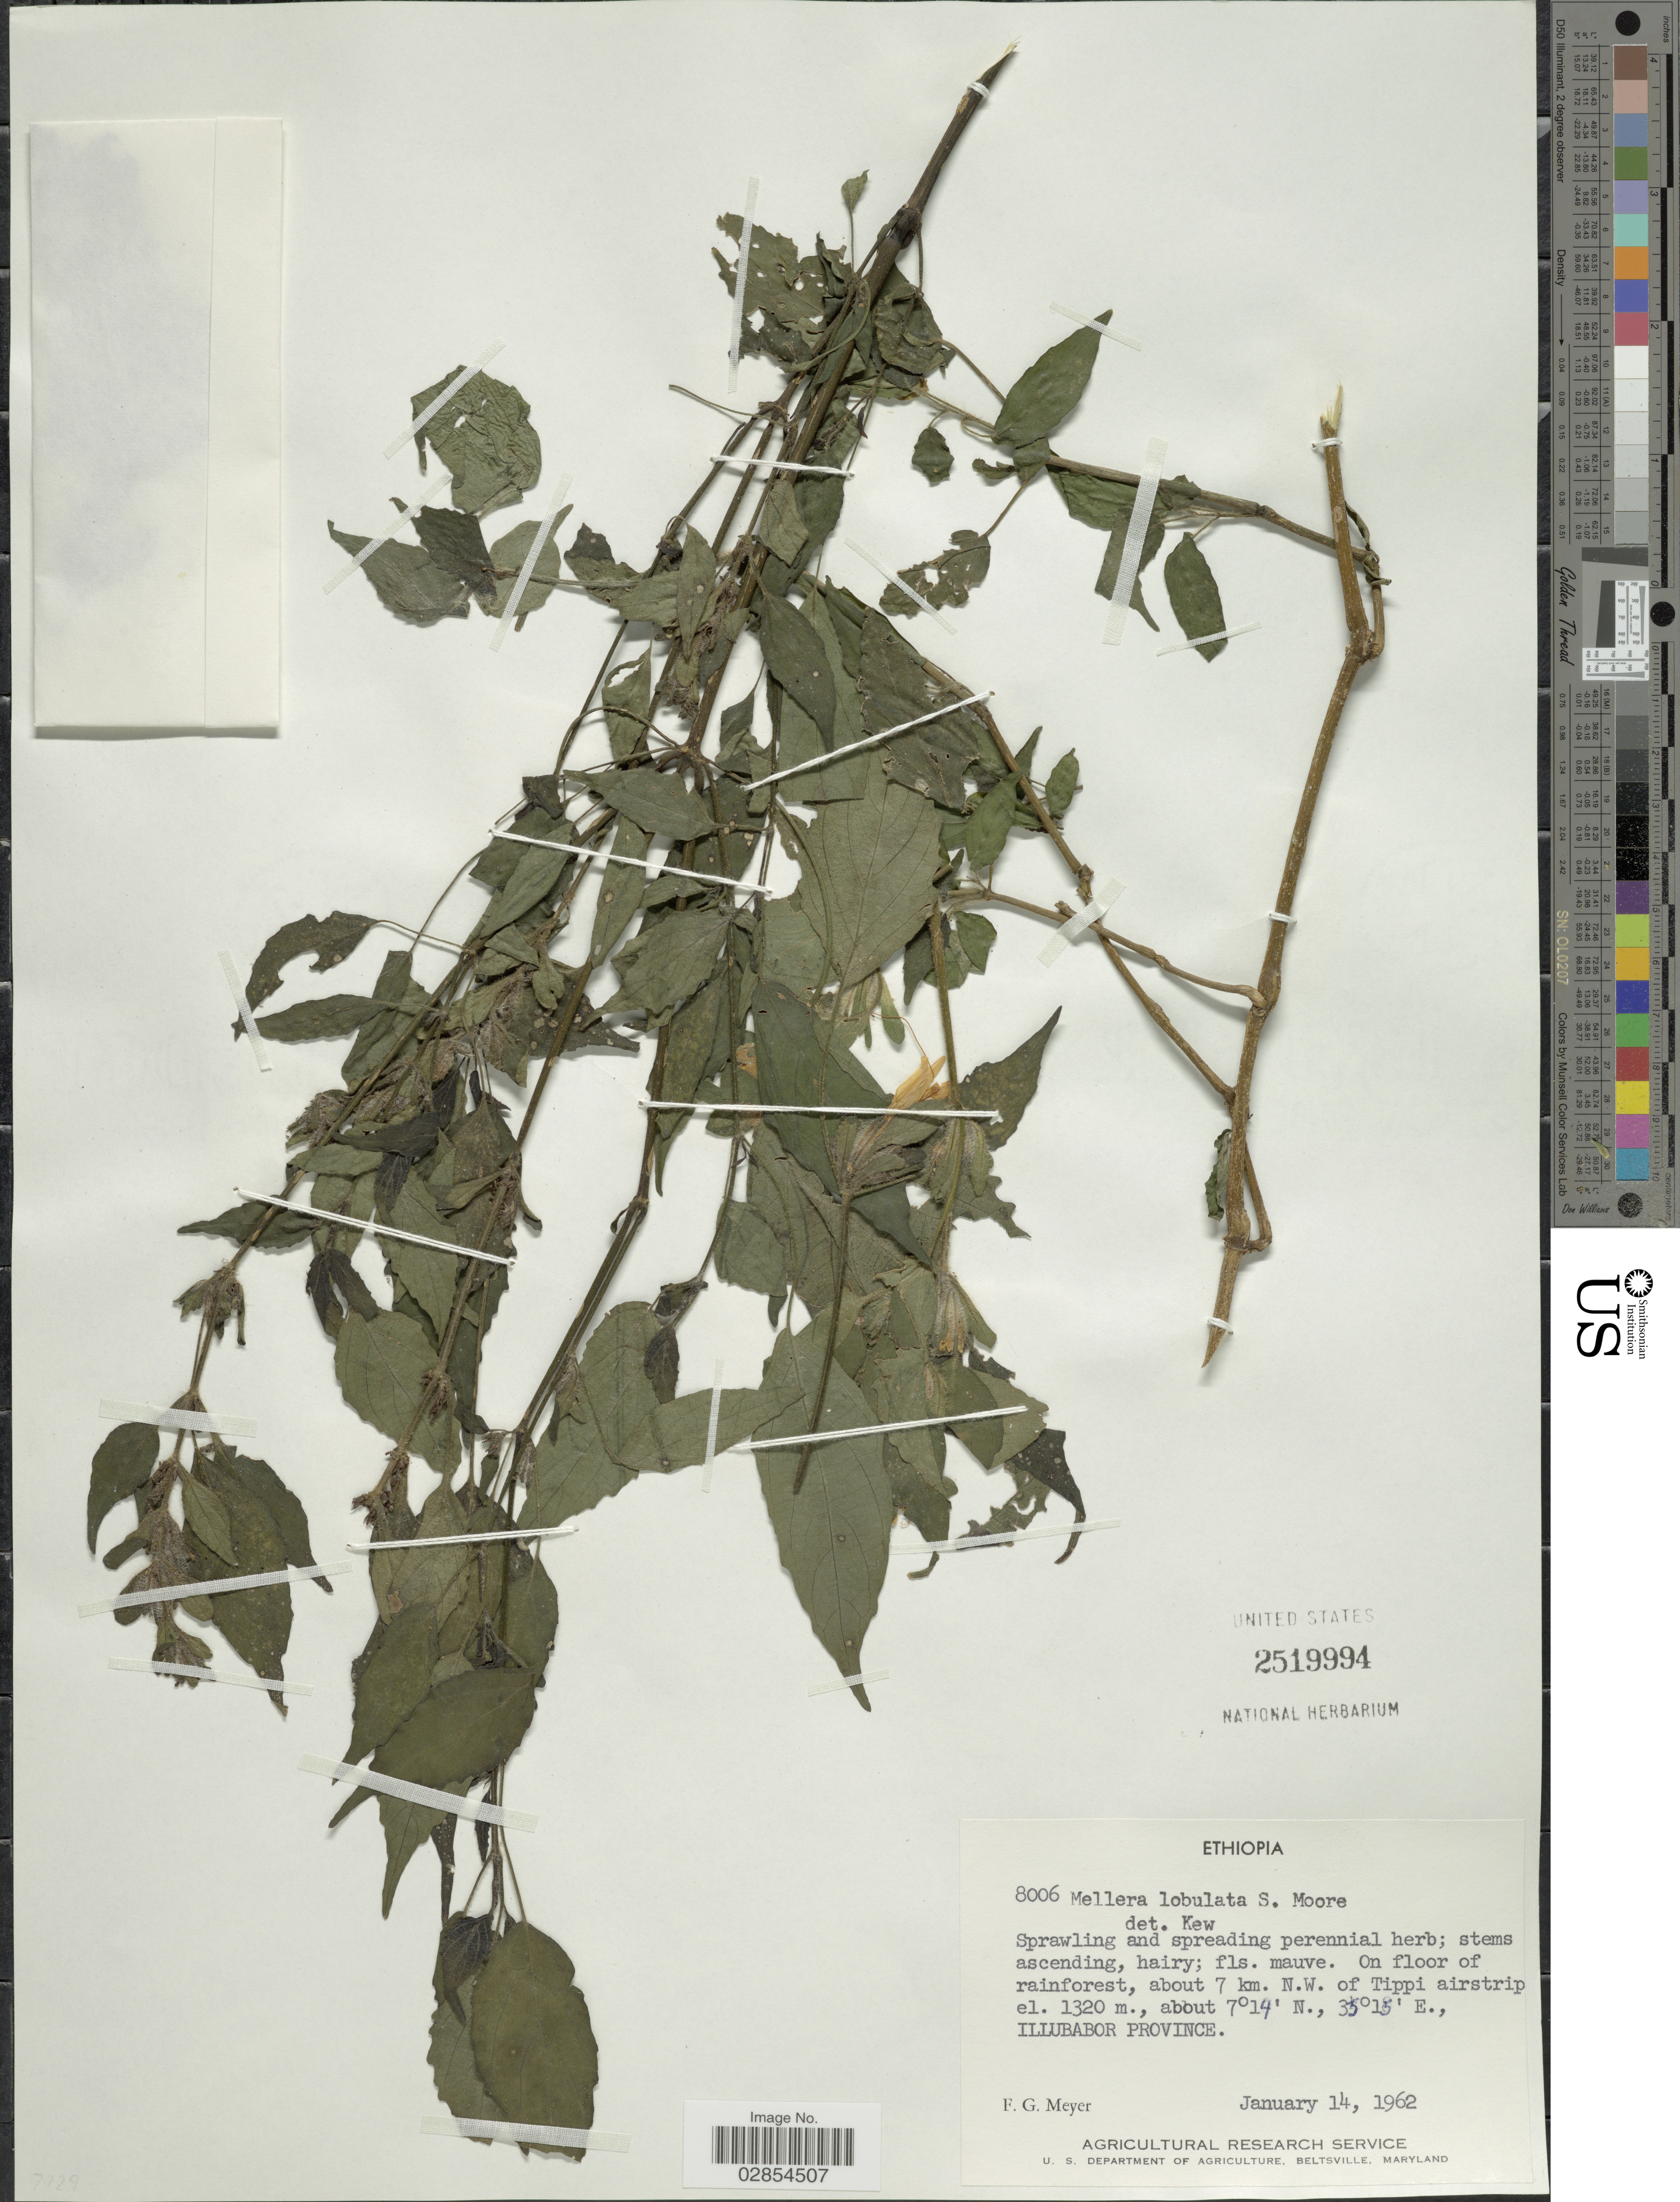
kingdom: Plantae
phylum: Tracheophyta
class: Magnoliopsida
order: Lamiales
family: Acanthaceae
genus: Mellera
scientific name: Mellera lobulata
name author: S. Moore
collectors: F. G. Meyer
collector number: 8006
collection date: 1962-01-14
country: Ethiopia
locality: On floor of rainforest, about 7 km. N.W. of Tippi airstrip. Illubabor Province.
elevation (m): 1320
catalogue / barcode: US 2519994